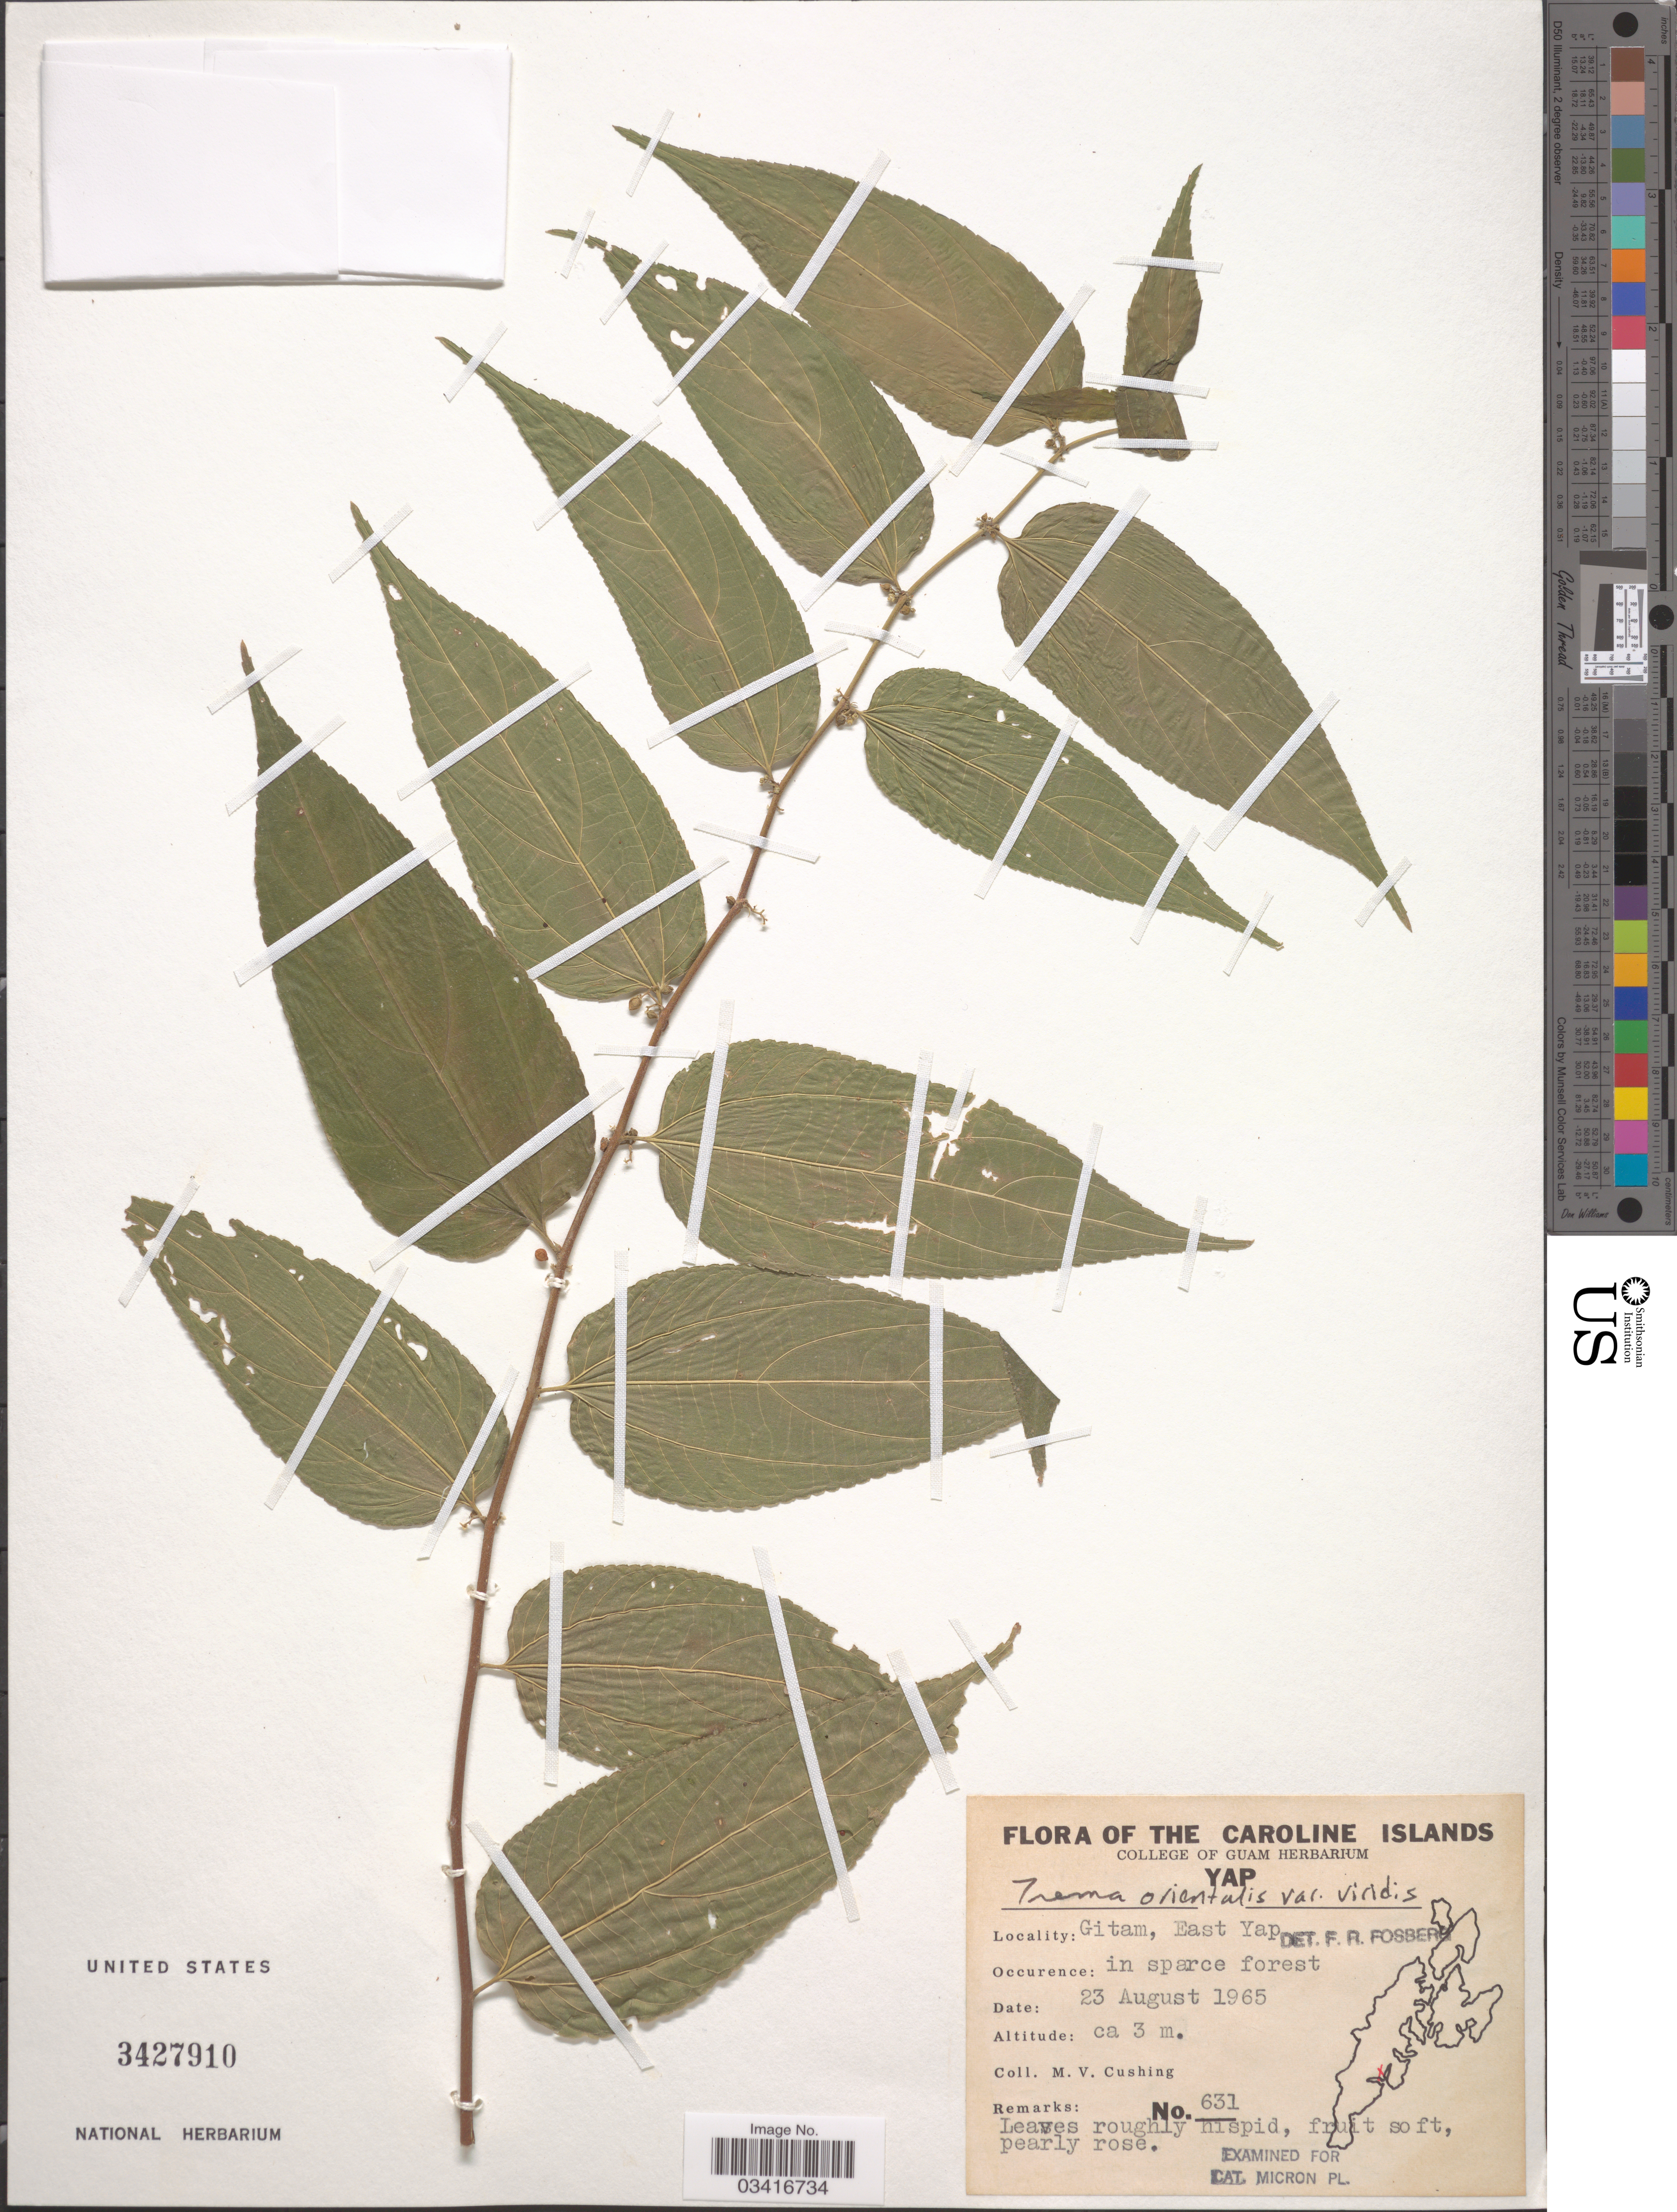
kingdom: Plantae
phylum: Tracheophyta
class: Magnoliopsida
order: Rosales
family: Cannabaceae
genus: Trema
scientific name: Trema orientale var. viridis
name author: (L.) Blume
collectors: M. V. Cushing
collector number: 631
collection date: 1965-08-23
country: Micronesia, Federated States of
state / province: Yap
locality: The Caroline Islands. Gitam, East Yap.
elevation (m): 3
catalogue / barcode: US 3427910